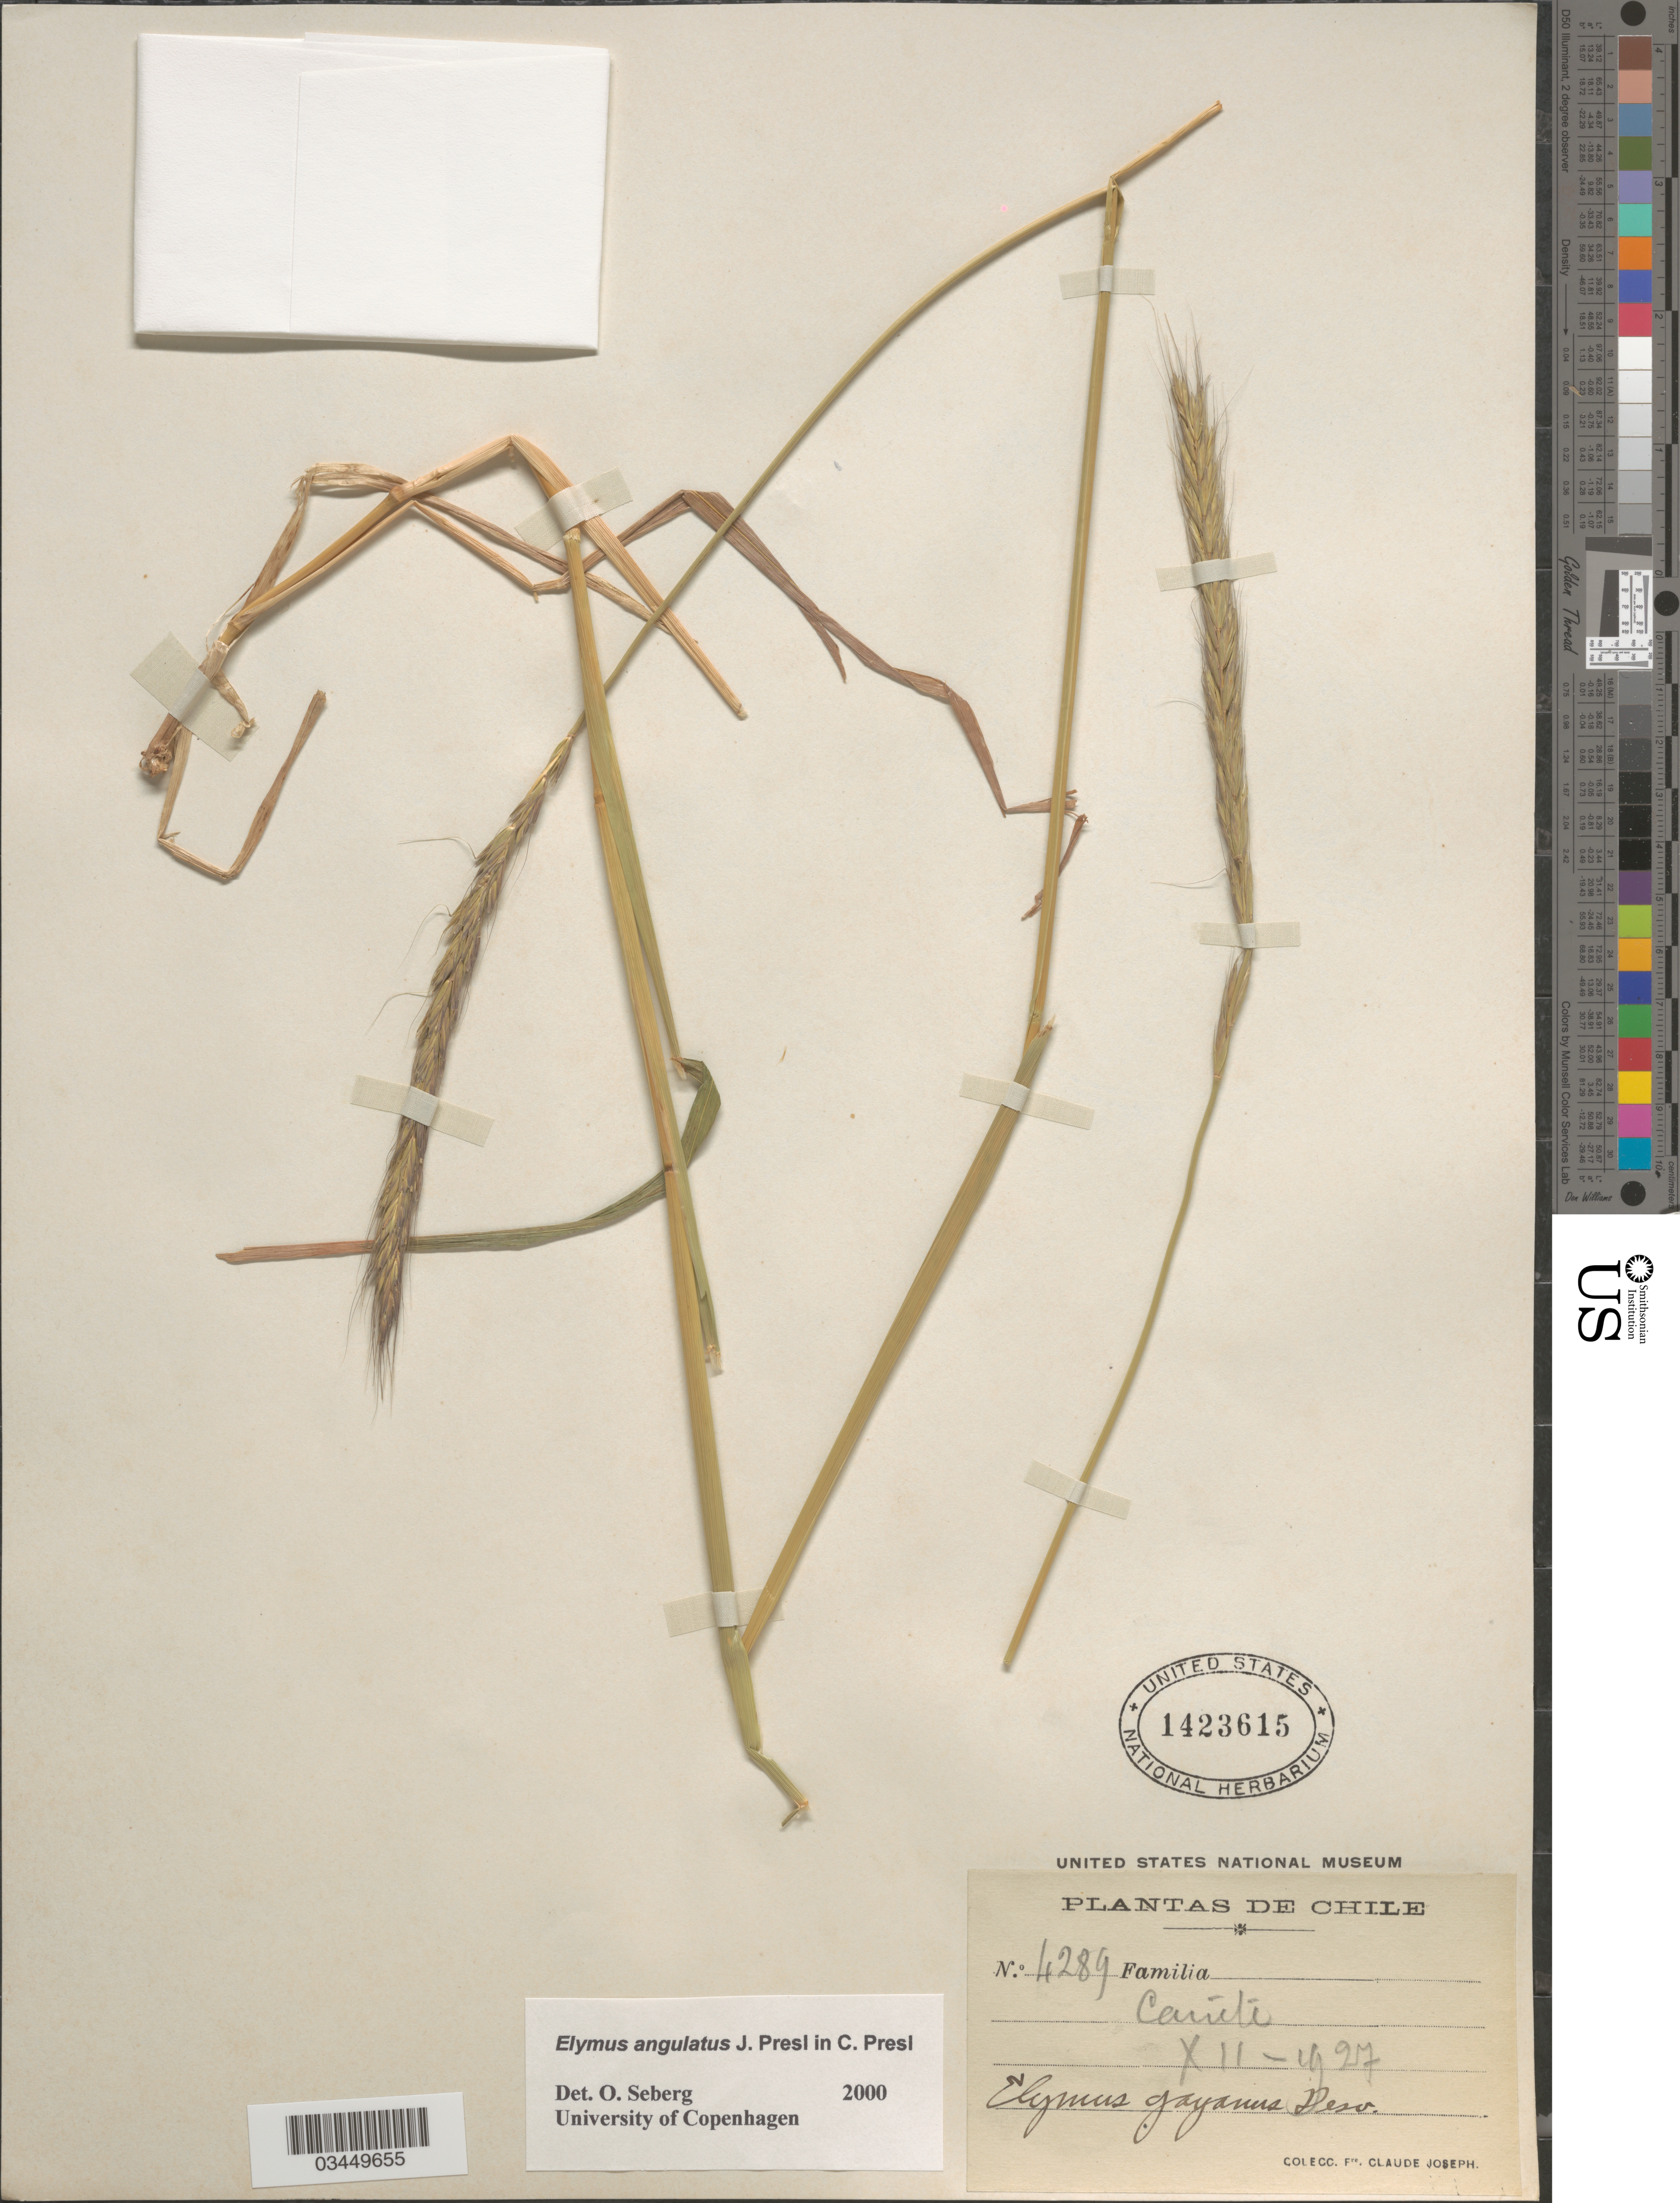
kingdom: Plantae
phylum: Tracheophyta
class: Liliopsida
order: Poales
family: Poaceae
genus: Elymus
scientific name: Elymus angulatus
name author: J. Presl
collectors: Bro. Claude-Joseph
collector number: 4289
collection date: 1927-12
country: Chile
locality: Canete.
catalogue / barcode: US 1423615